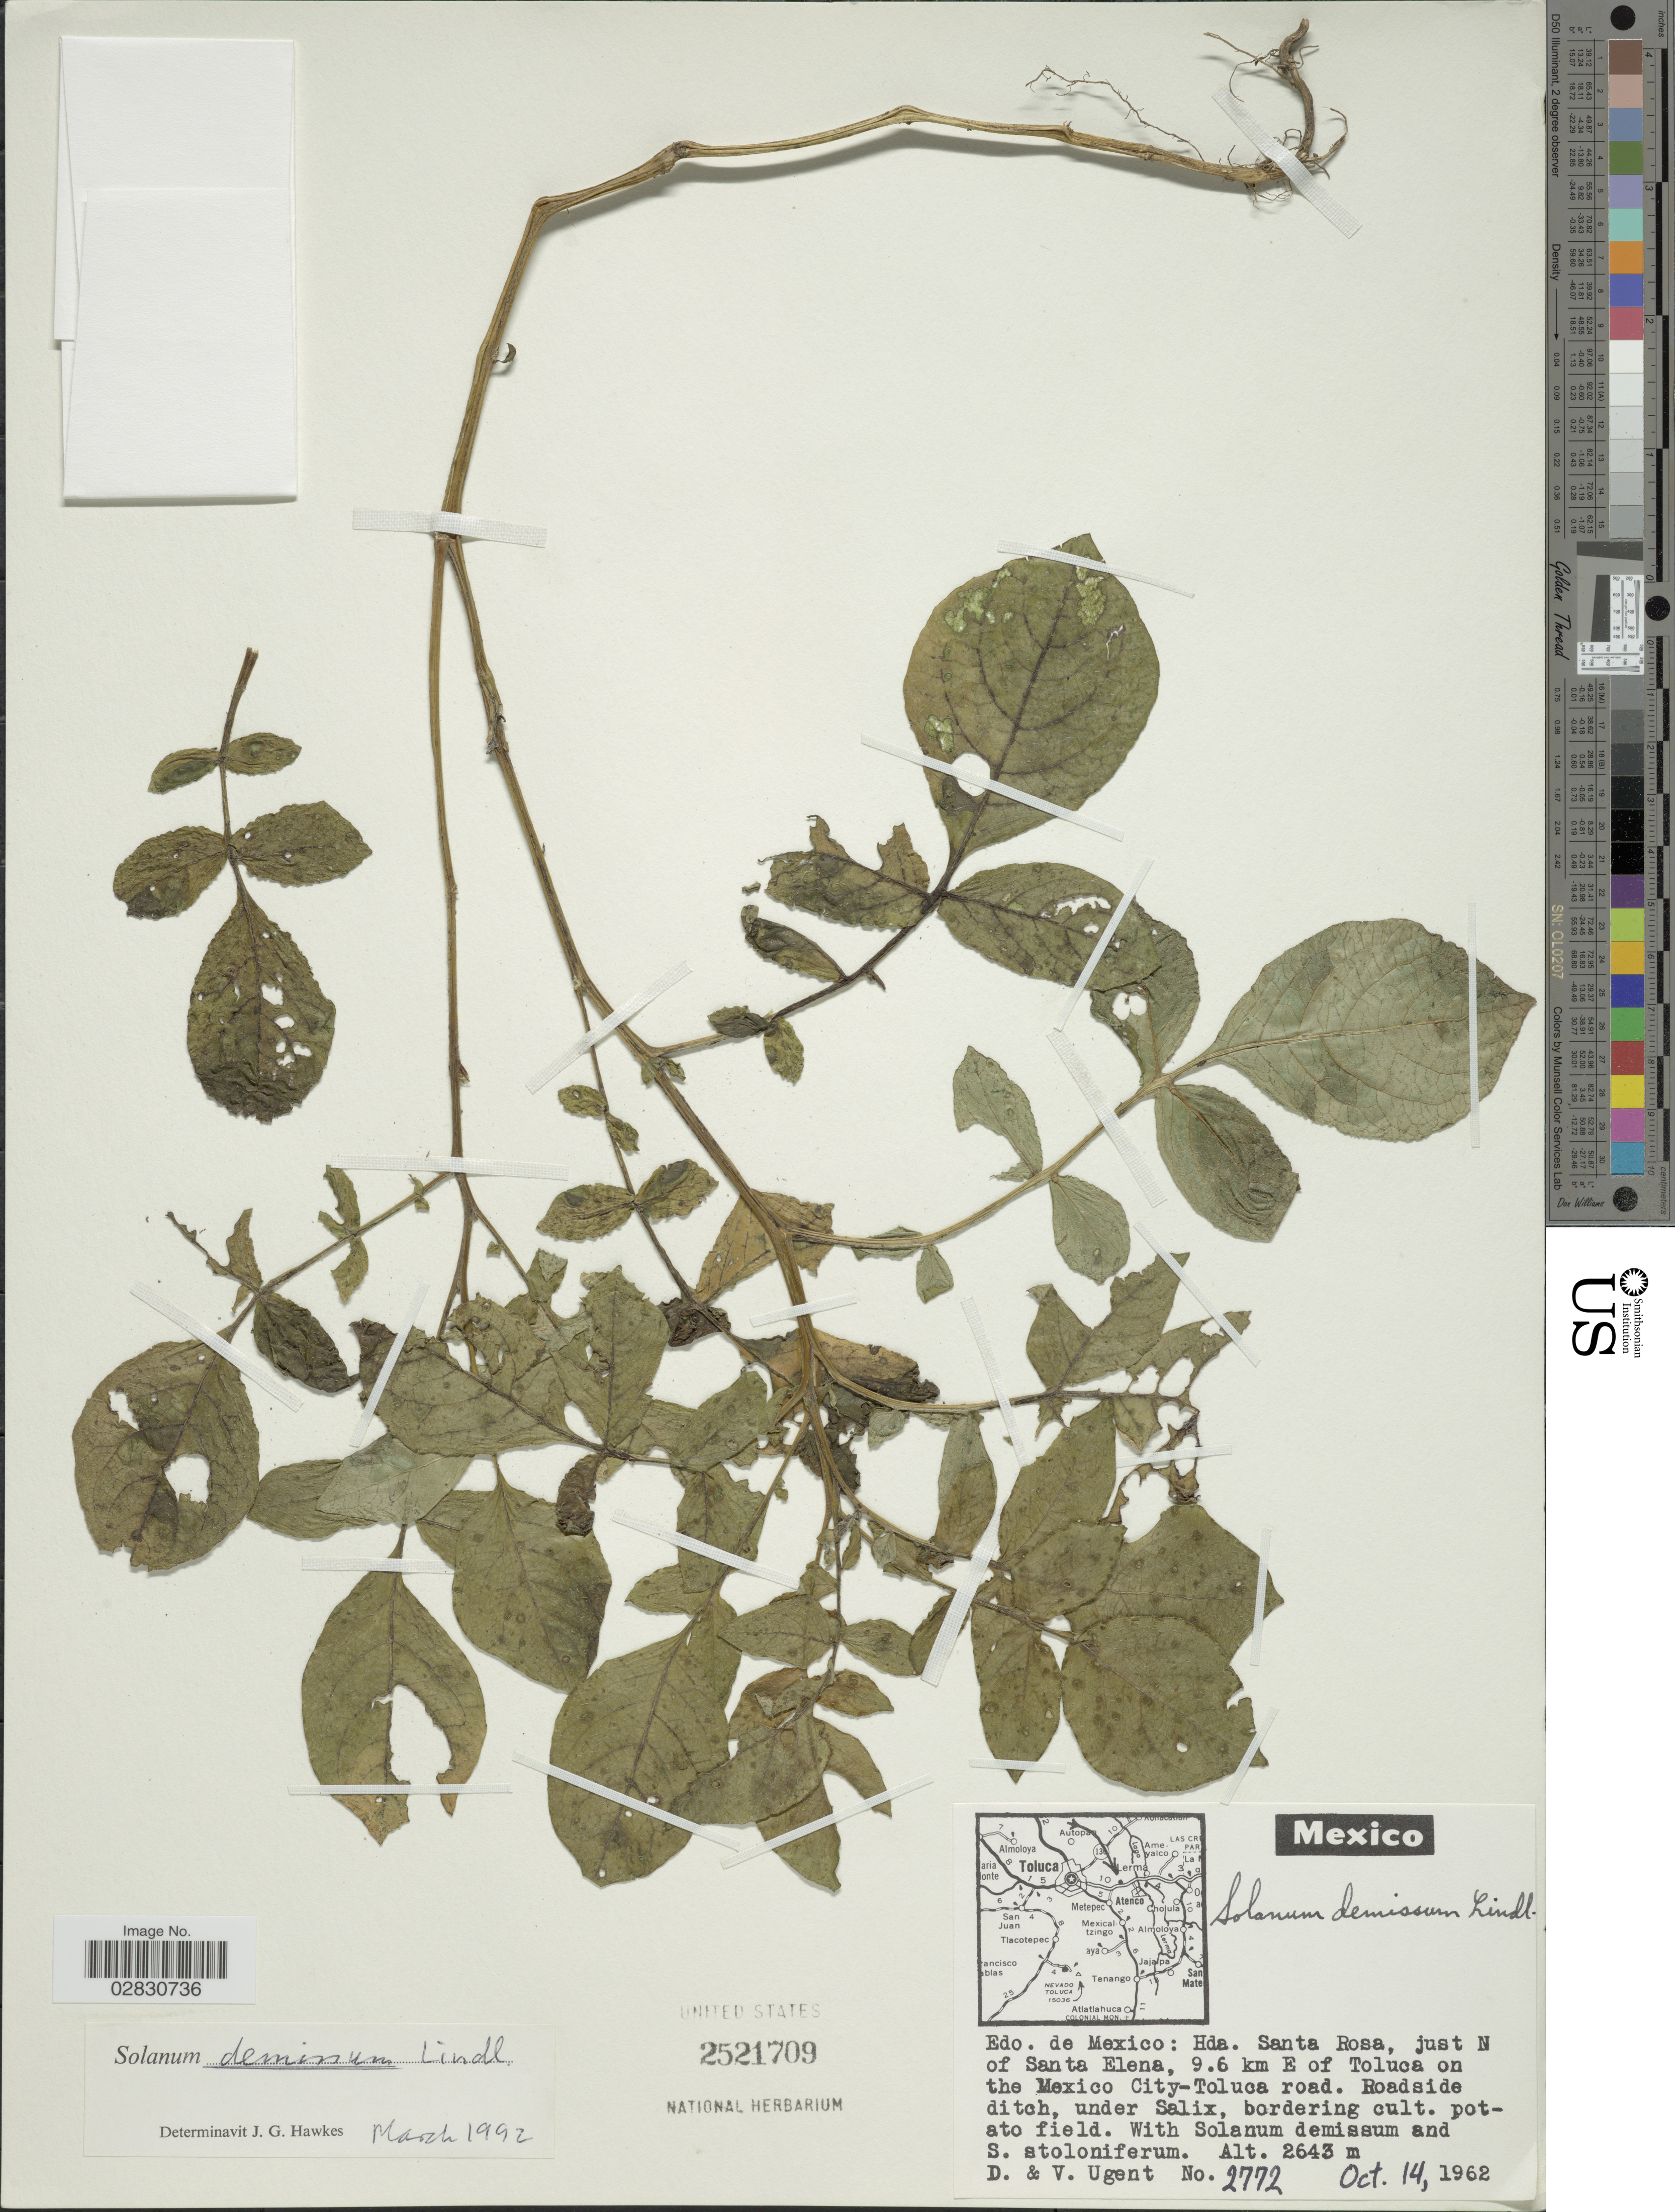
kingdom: Plantae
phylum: Tracheophyta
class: Magnoliopsida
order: Solanales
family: Solanaceae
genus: Solanum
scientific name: Solanum demissum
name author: Lindl.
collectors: D. Ugent & V. Ugent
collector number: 2772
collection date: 1962-10-14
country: Mexico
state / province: México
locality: Edo. de Mexico: Hda. Santa Rosa, just N of Santa Elena, 9.6 km E of Toluca on the Mexico City-Toluca road.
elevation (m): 2643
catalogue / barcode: US 2521709